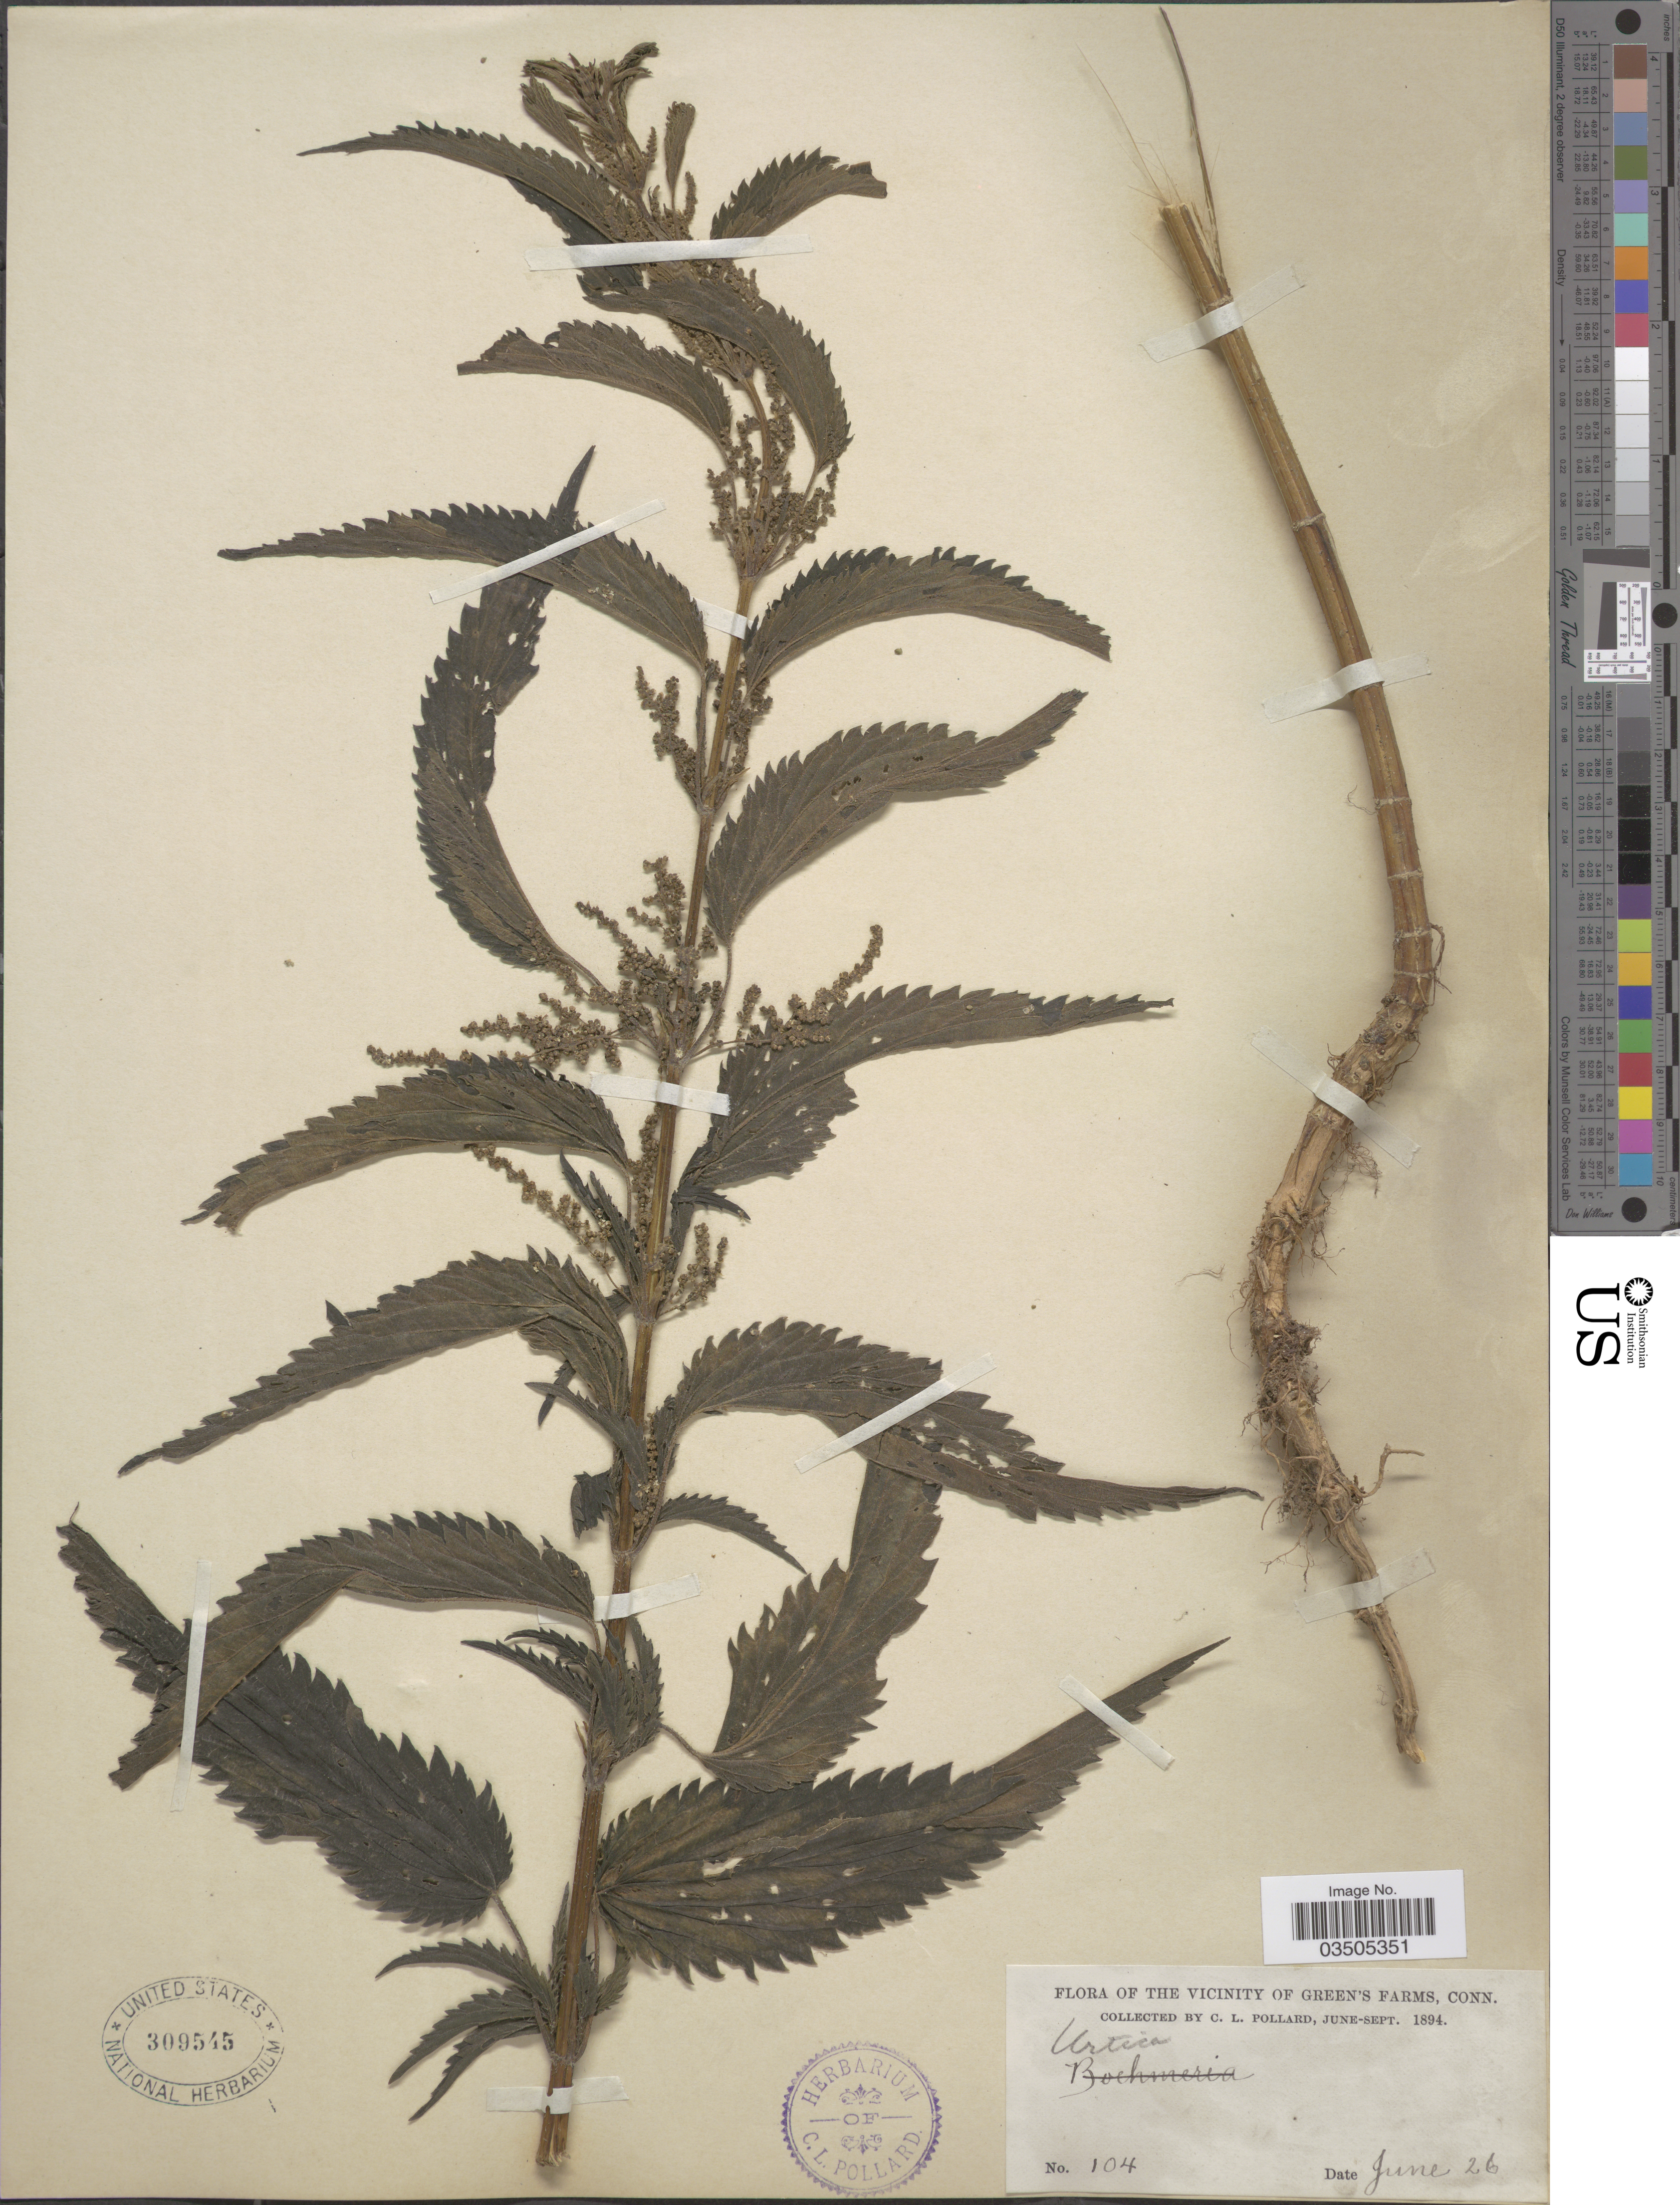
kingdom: Plantae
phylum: Tracheophyta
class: Magnoliopsida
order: Rosales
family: Urticaceae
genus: Urtica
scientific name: Urtica dioica subsp. gracilis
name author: L.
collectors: C. L. Pollard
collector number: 104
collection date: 1894-06-26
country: United States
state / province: Connecticut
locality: The Vicinity of Green's Farms.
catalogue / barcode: US 309545